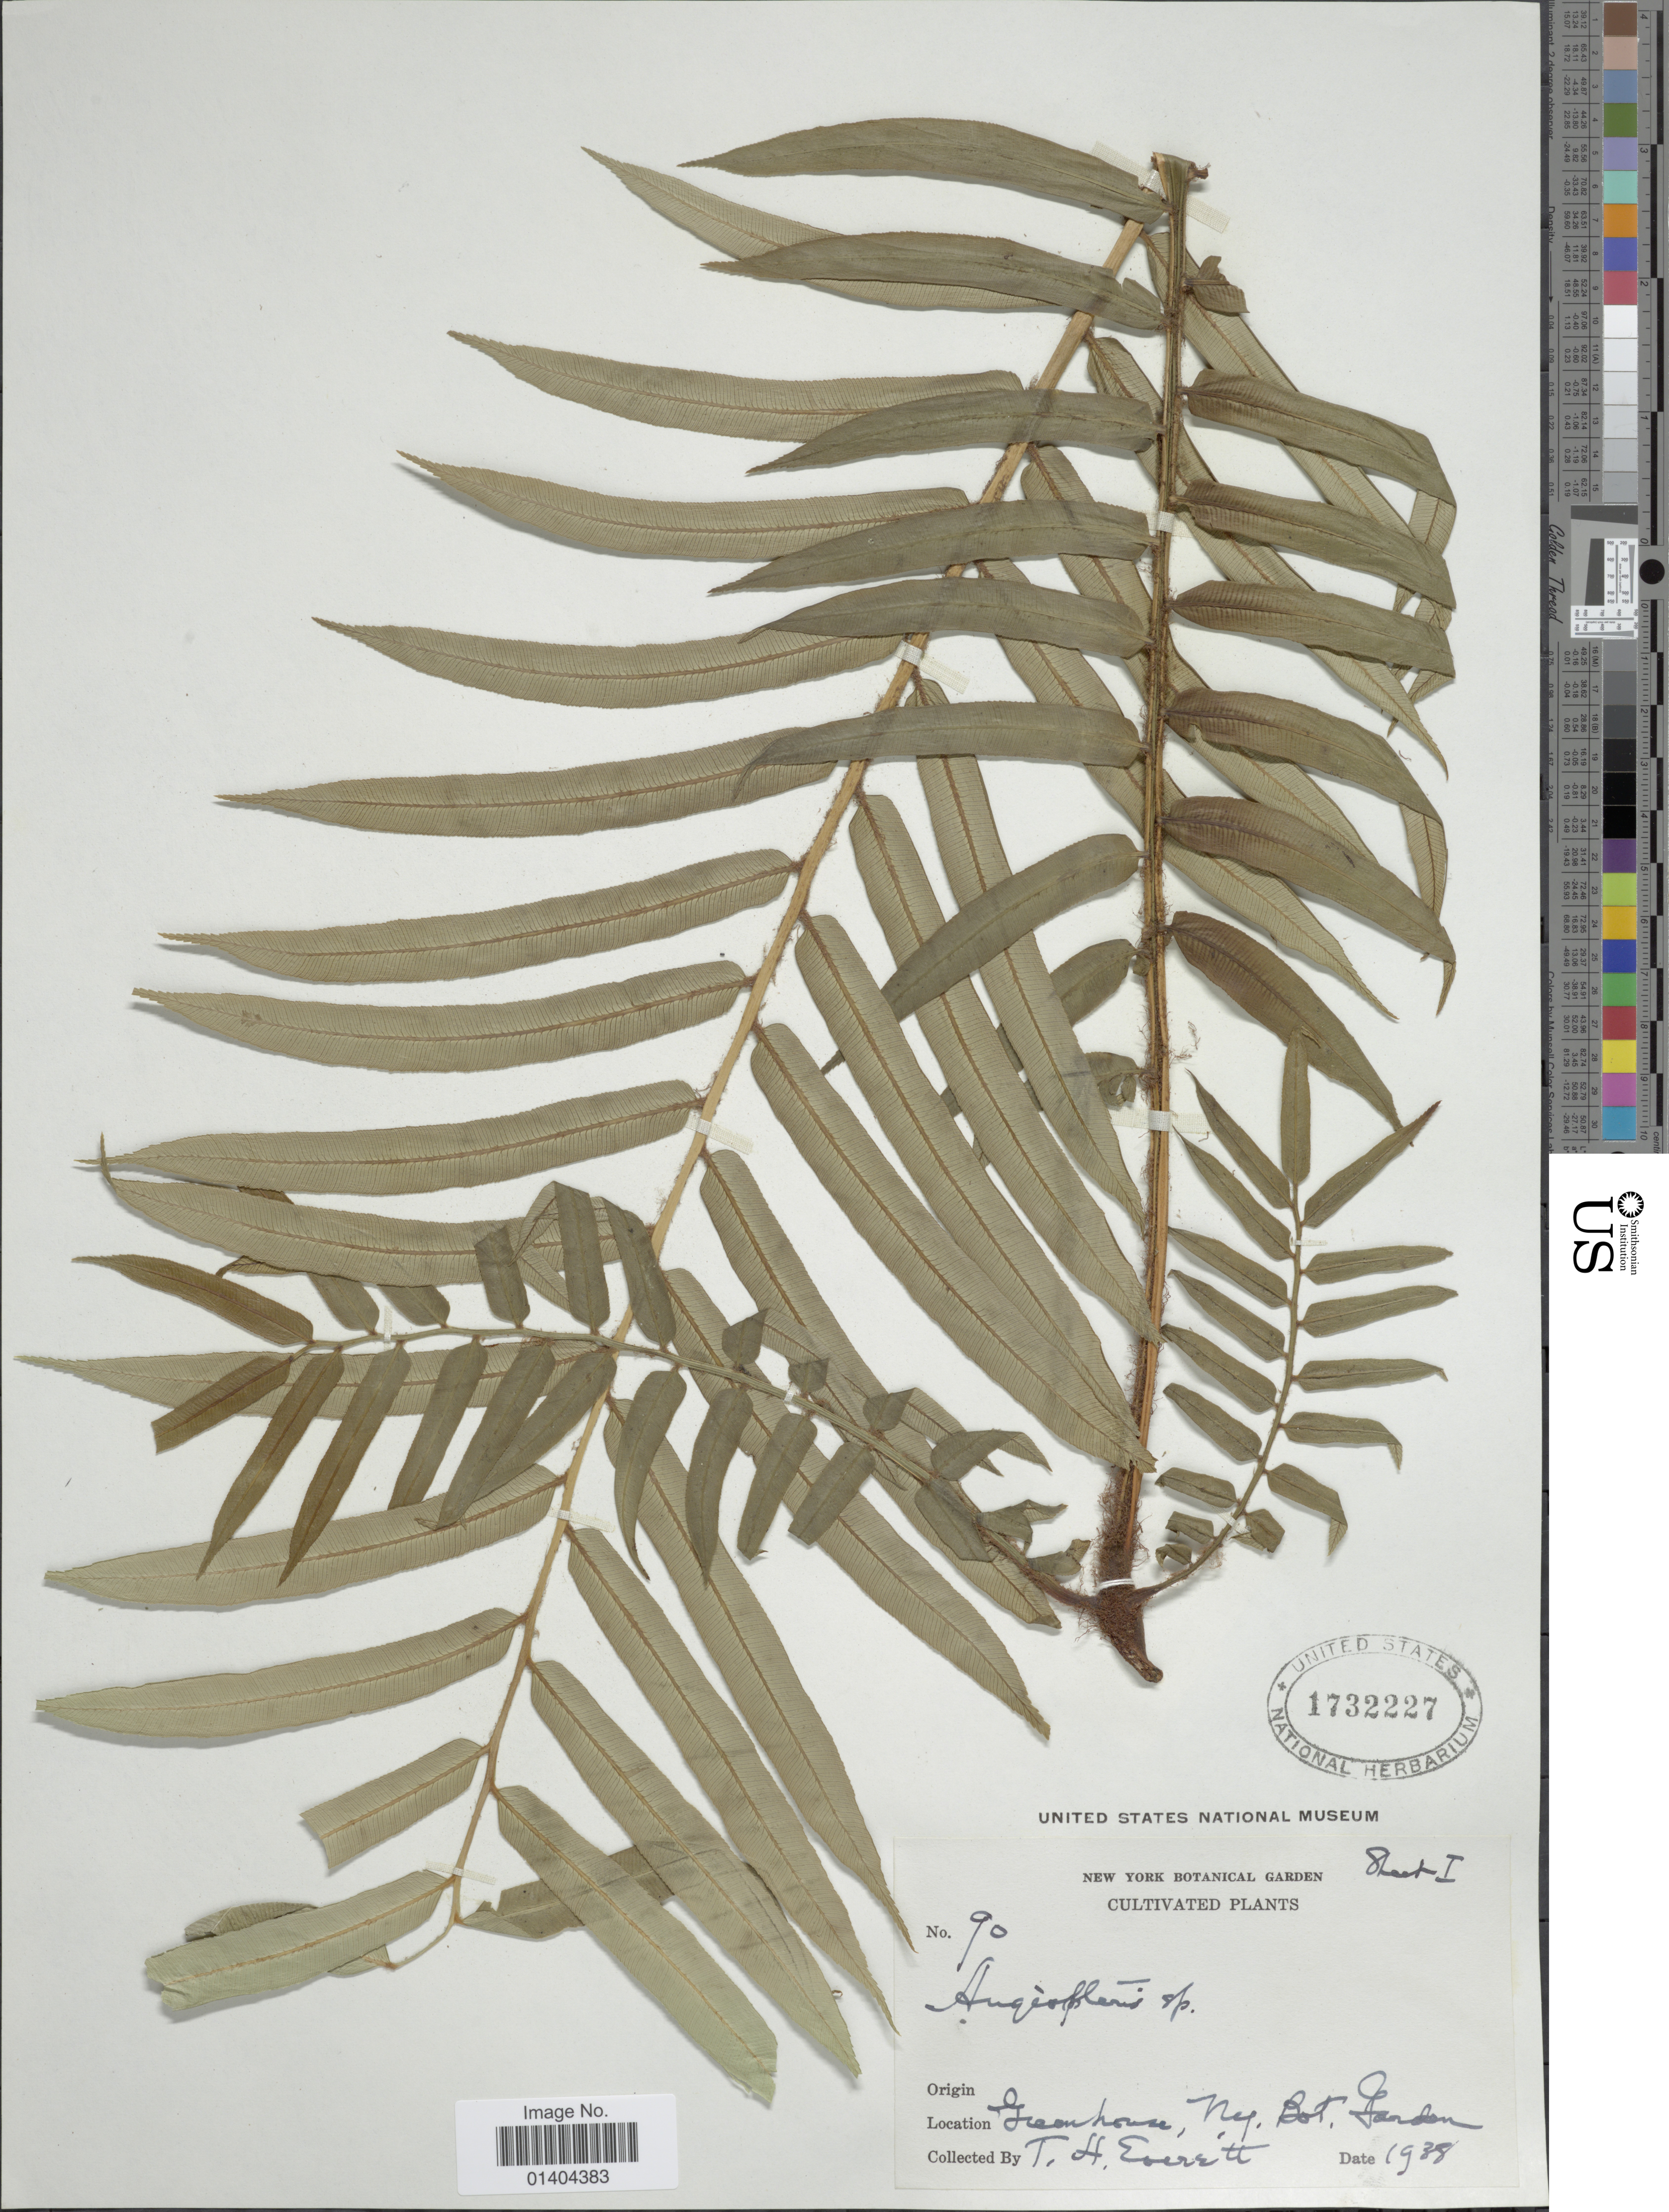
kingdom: Plantae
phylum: Tracheophyta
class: Polypodiopsida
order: Marattiales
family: Marattiaceae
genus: Angiopteris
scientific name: Angiopteris sp.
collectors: T. Everett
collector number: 90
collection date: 1938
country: United States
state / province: New York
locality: Greenhouse, Ny Bot Garden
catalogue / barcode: US 1732227